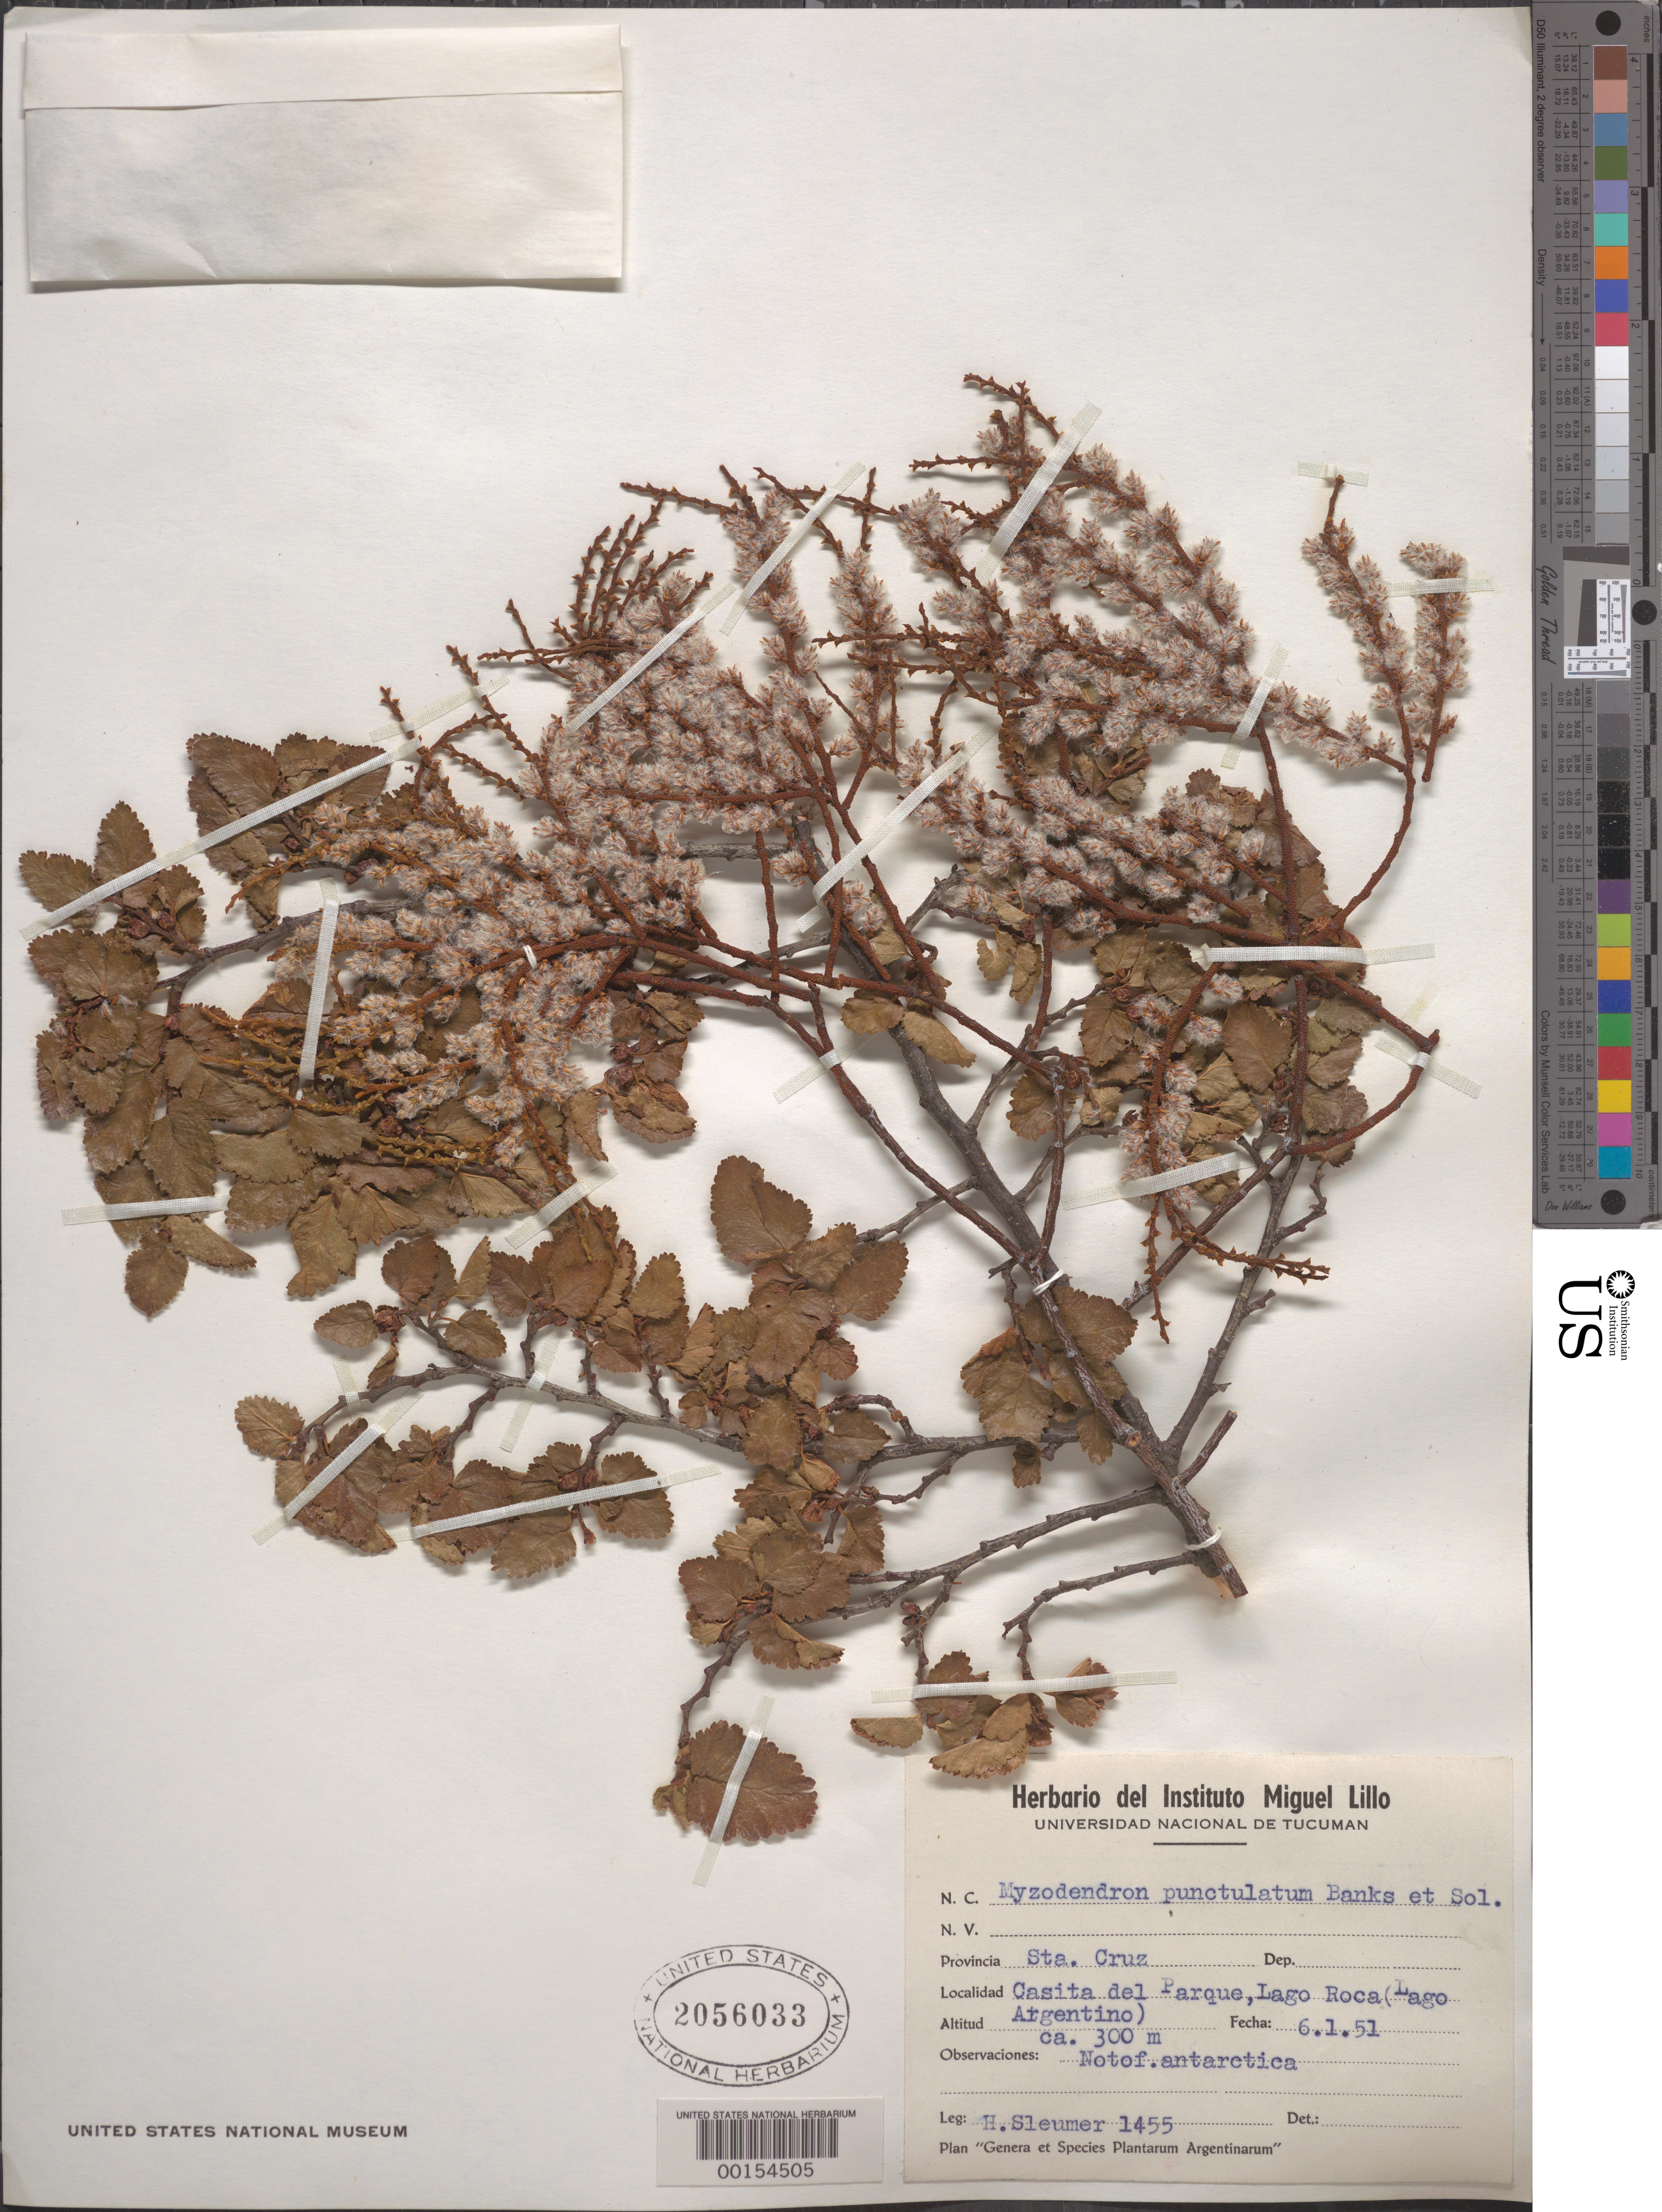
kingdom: Plantae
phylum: Tracheophyta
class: Magnoliopsida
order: Santalales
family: Misodendraceae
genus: Misodendrum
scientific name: Misodendrum punctulatum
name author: Sol. ex DC.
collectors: H. O. Sleumer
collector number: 1455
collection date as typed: Transcribed d/m/y: 6/1/51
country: Argentina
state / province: Santa Cruz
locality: Casita del Parque, Lalgo Roca (Lago Argentino).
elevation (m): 300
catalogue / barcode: US 2056033